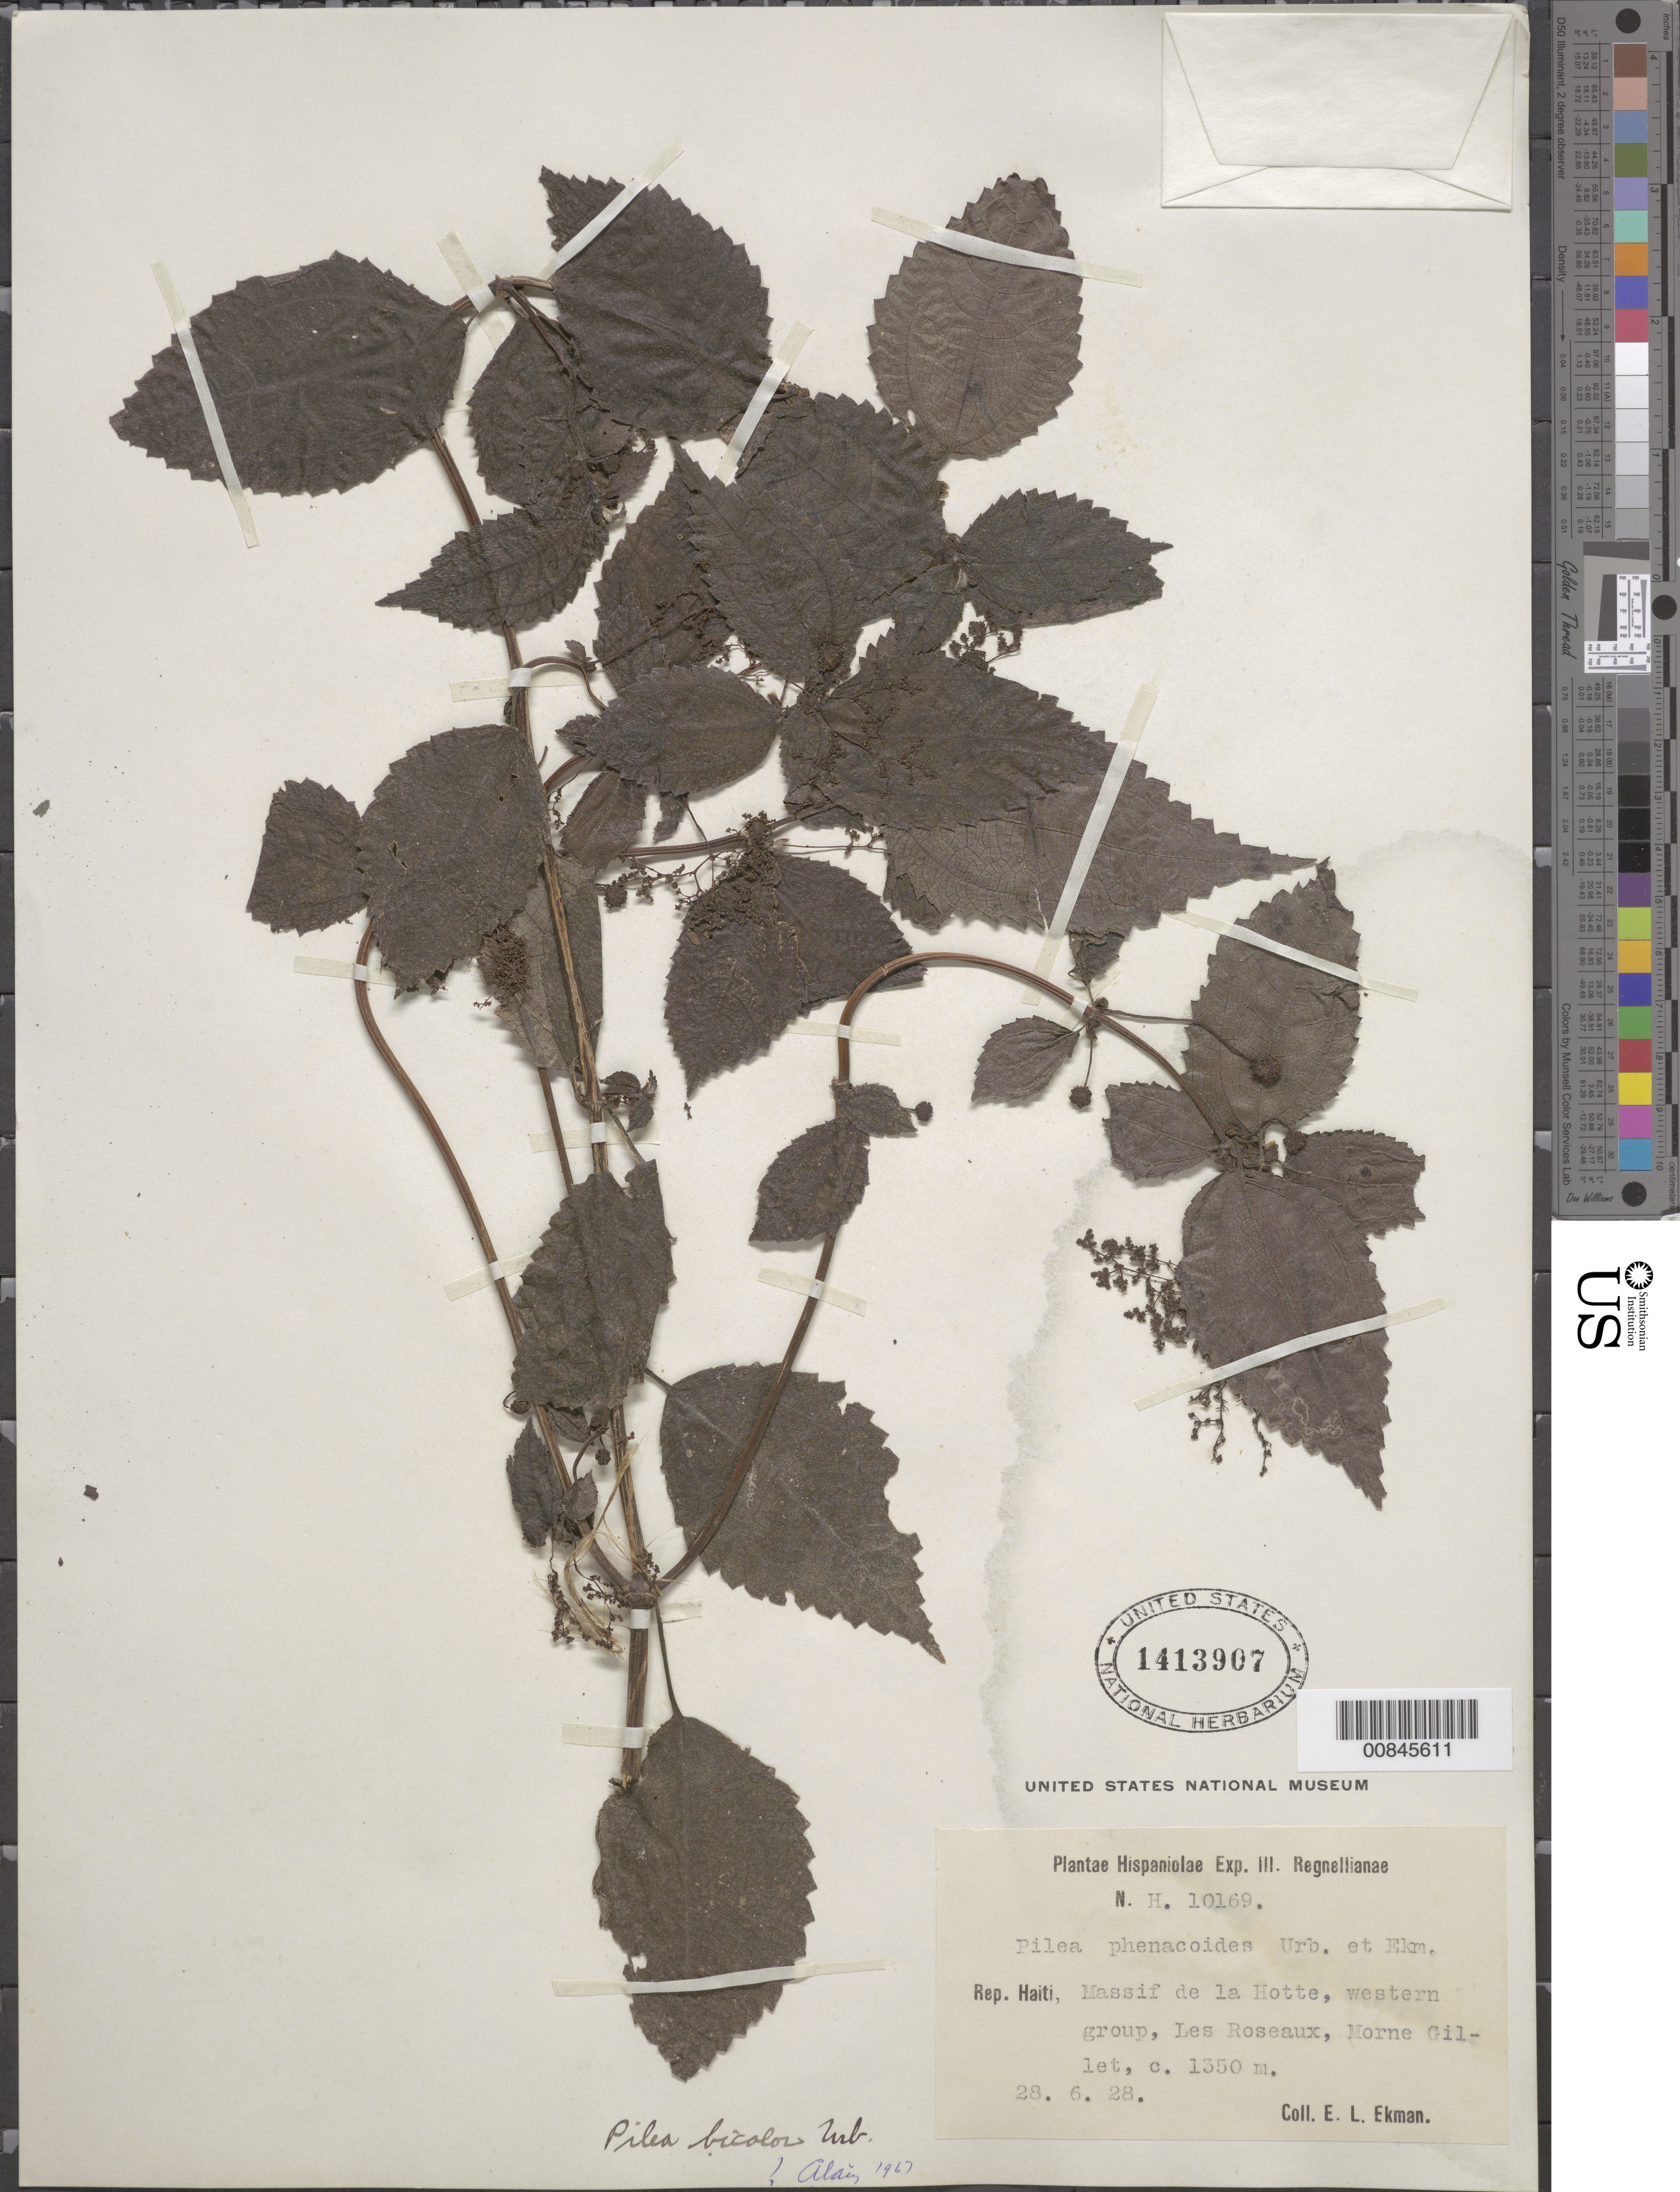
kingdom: Plantae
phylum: Tracheophyta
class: Magnoliopsida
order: Rosales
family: Urticaceae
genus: Pilea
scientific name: Pilea bicolor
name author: Urb.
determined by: Liogier, Alain H.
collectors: E. L. Ekman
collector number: H 10169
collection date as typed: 28 Jun 1928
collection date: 1928-06-28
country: Haiti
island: Hispaniola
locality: Massif de la Hotte, western group, Les Roseaux, Morne Gillet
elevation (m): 1350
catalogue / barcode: US 1413907